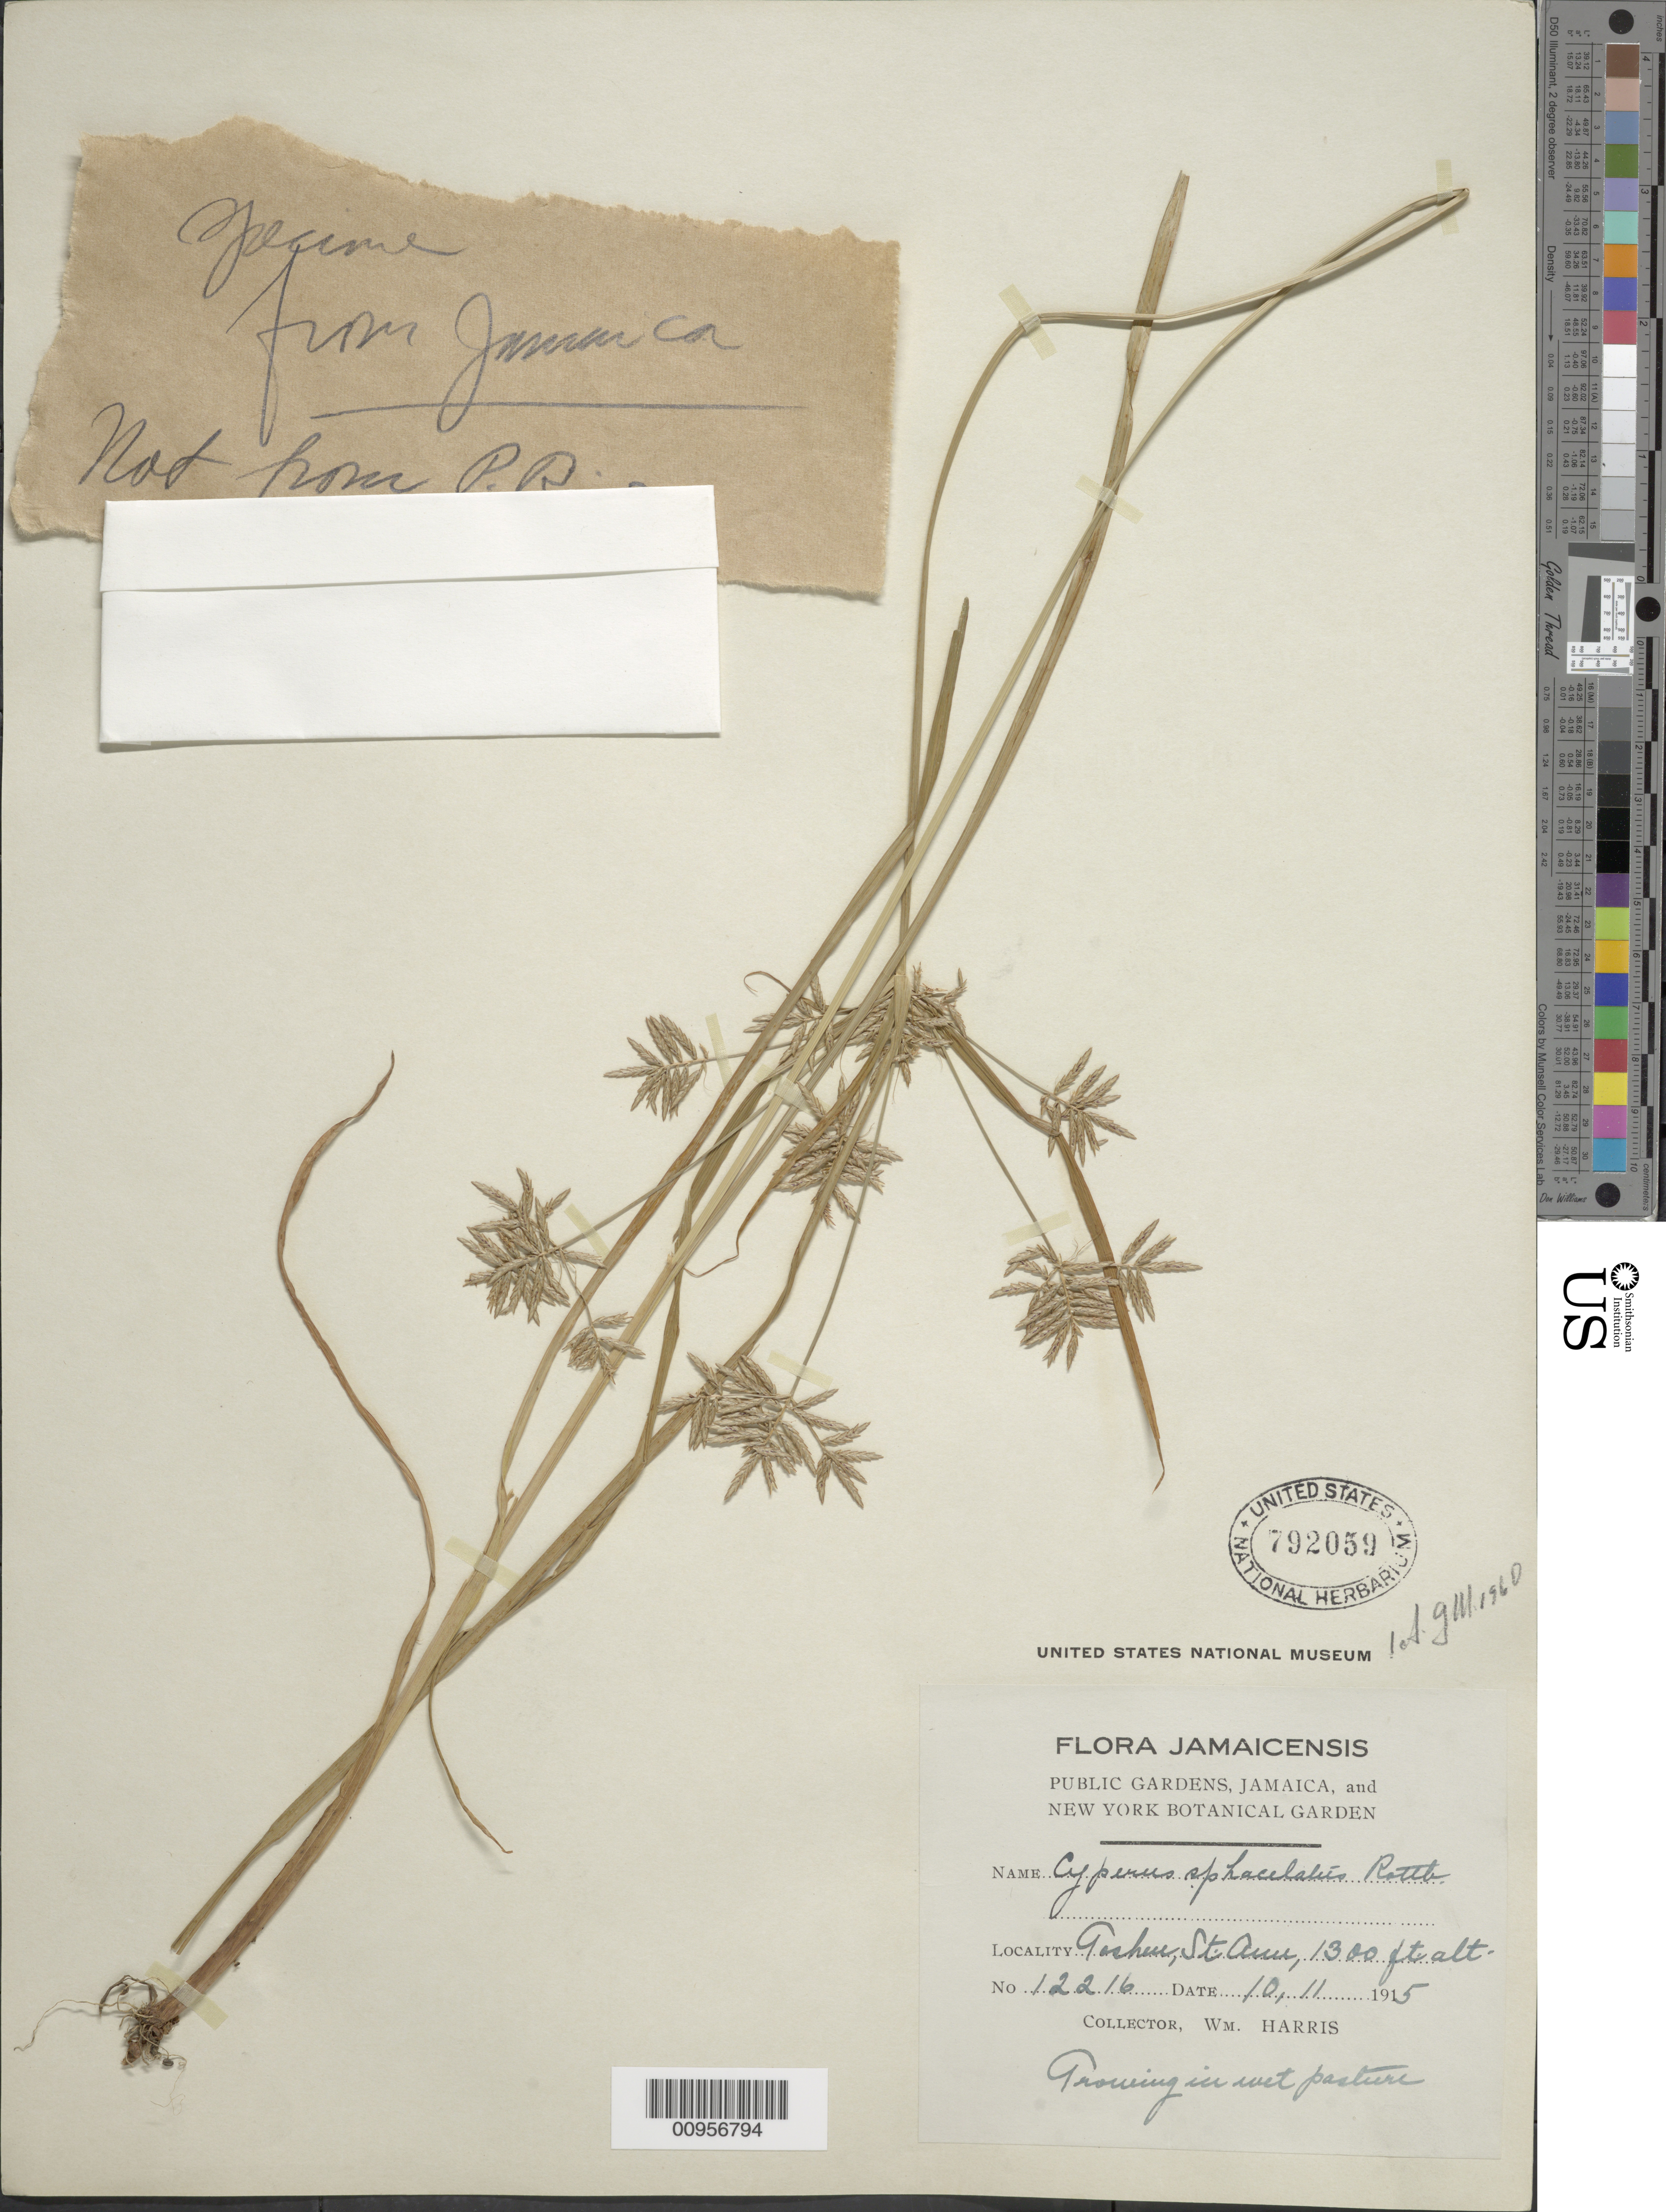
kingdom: Plantae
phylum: Tracheophyta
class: Liliopsida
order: Poales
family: Cyperaceae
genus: Cyperus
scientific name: Cyperus sphacelatus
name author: Rottb.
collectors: W. H. Harris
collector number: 12216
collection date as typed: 10 Nov 1915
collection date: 1915-11-10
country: Jamaica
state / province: Saint Ann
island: Jamaica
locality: Goshen, pasture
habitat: Growing in wet pasture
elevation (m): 396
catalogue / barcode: US 792059